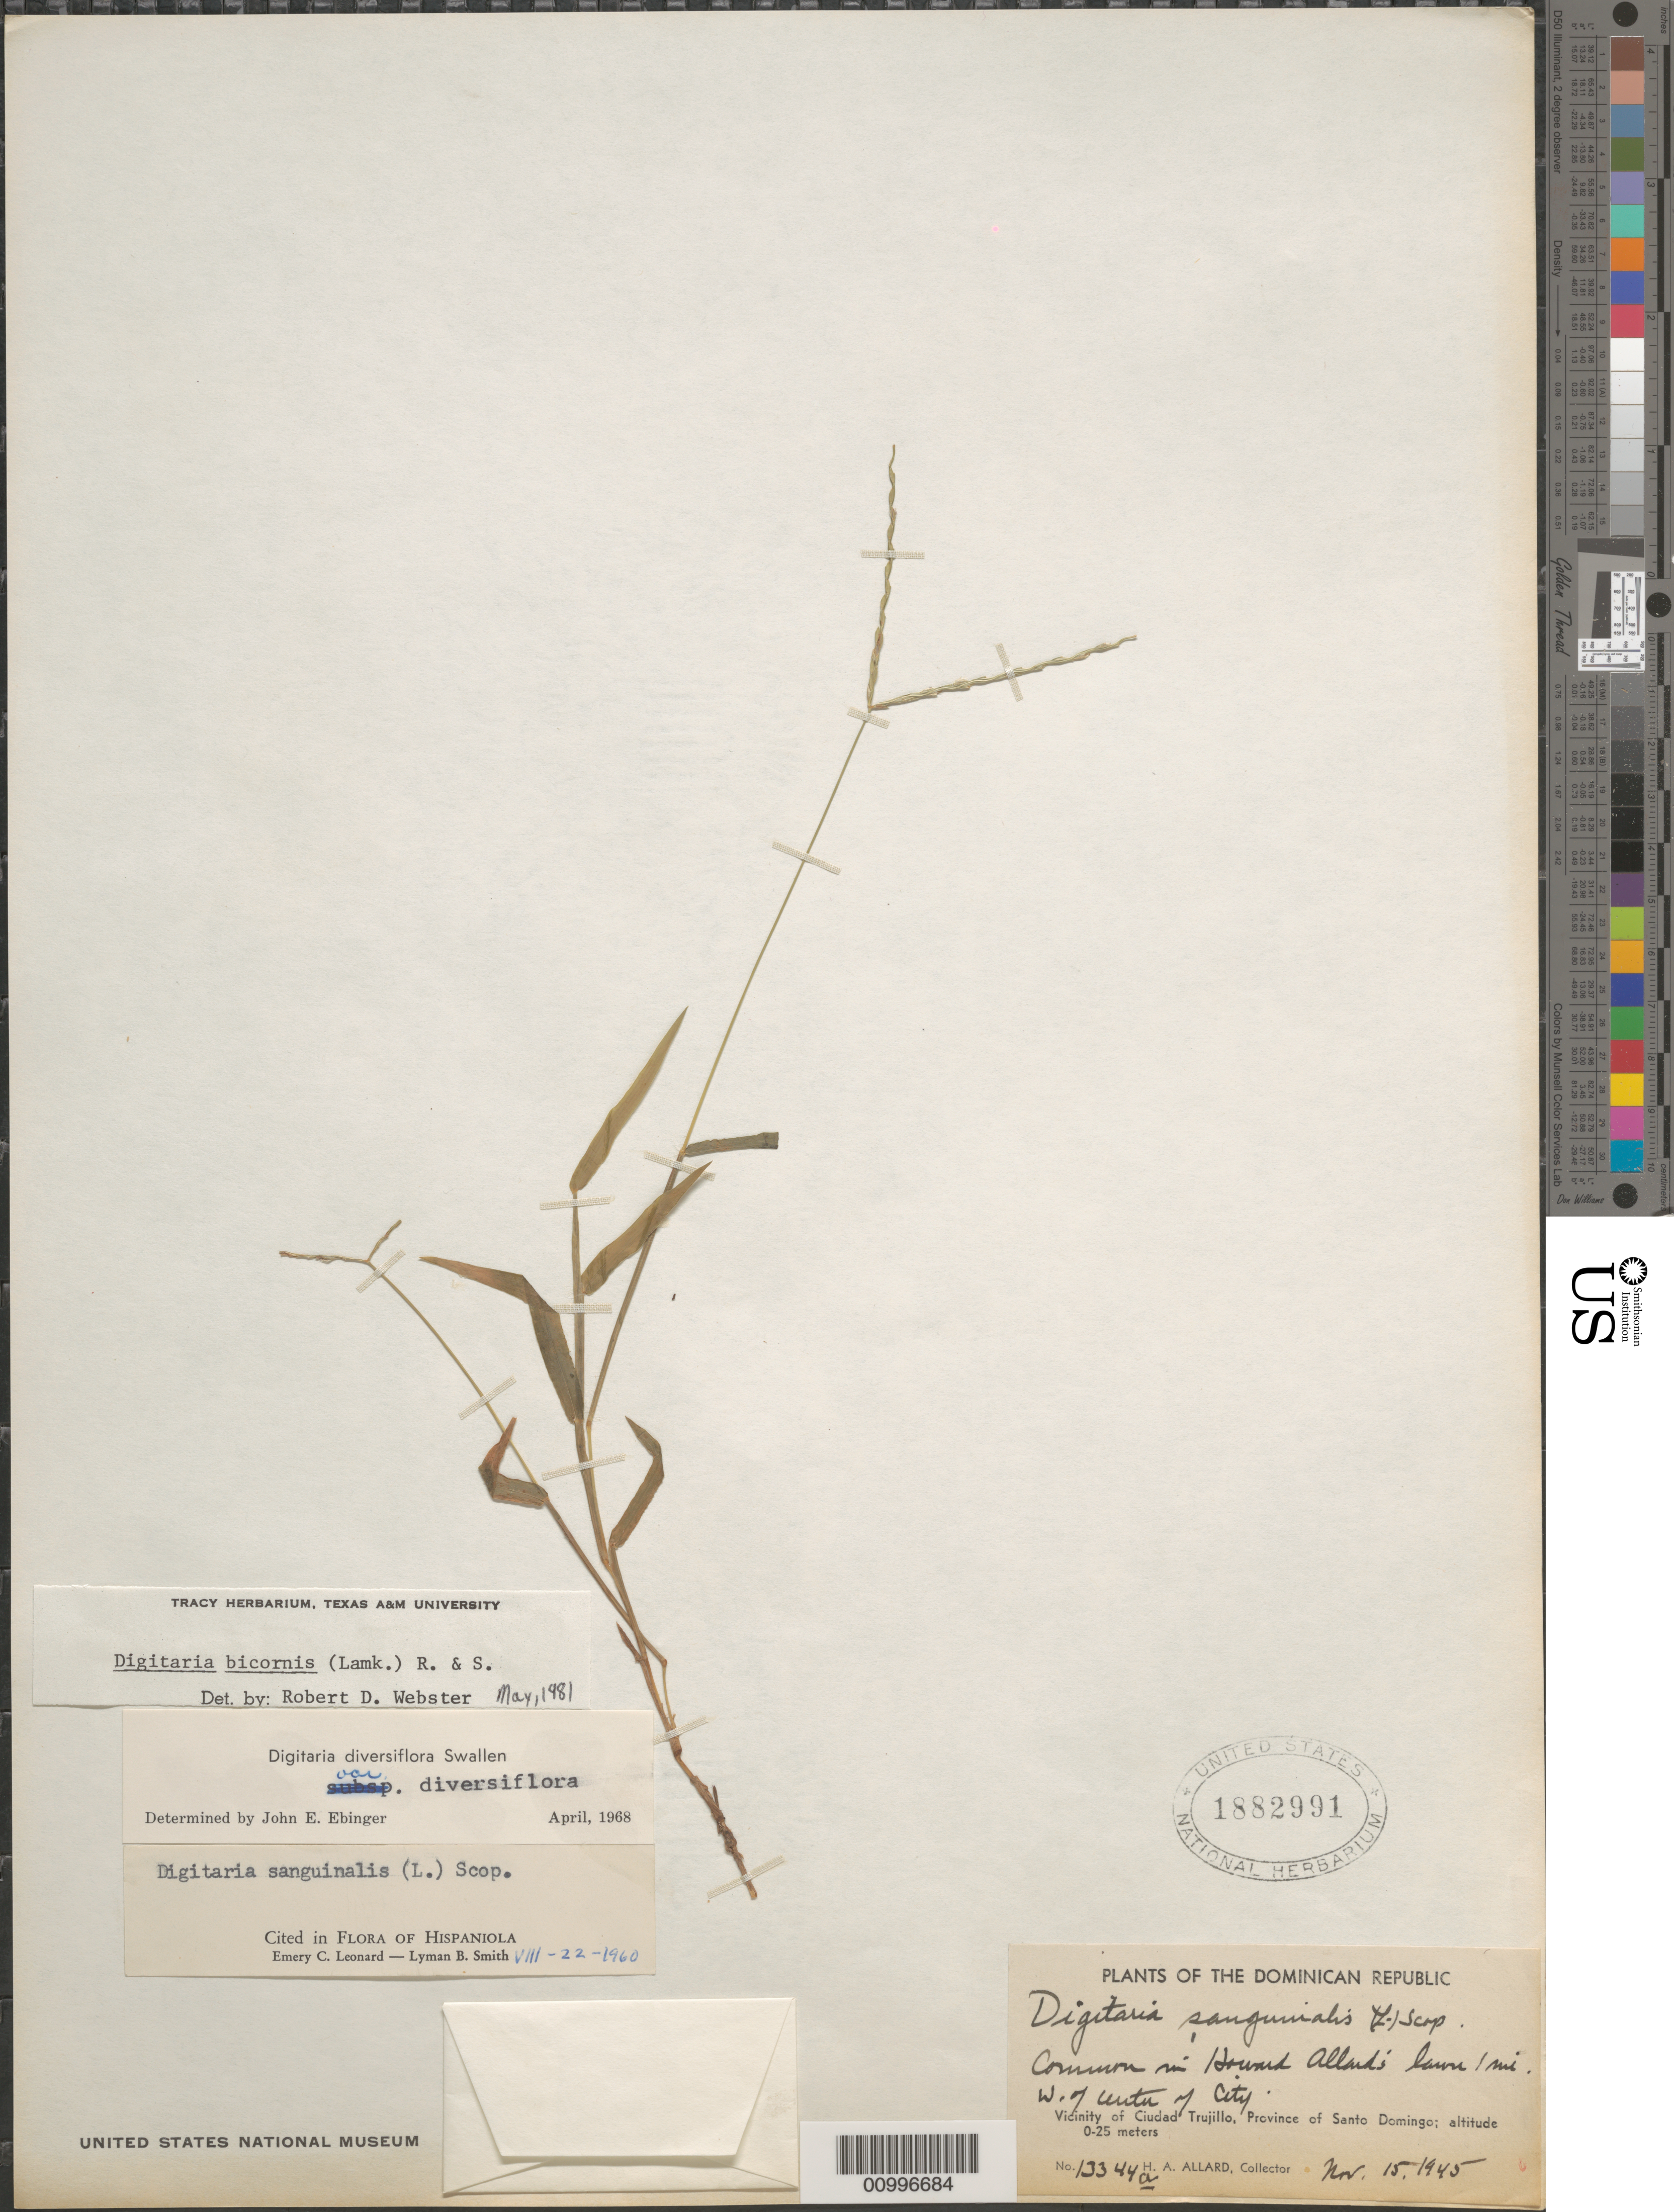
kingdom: Plantae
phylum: Tracheophyta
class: Liliopsida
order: Poales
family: Poaceae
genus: Digitaria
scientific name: Digitaria bicornis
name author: (Lam.) Roem. & Schult.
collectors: H. A. Allard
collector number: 13344a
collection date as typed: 15 Nov 1945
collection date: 1945-11-15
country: Dominican Republic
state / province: Distrito Nacional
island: Hispaniola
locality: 1 mile west of center of Santo Domingo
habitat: on lawn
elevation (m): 0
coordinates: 0 N, 0 E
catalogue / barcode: US 1882991